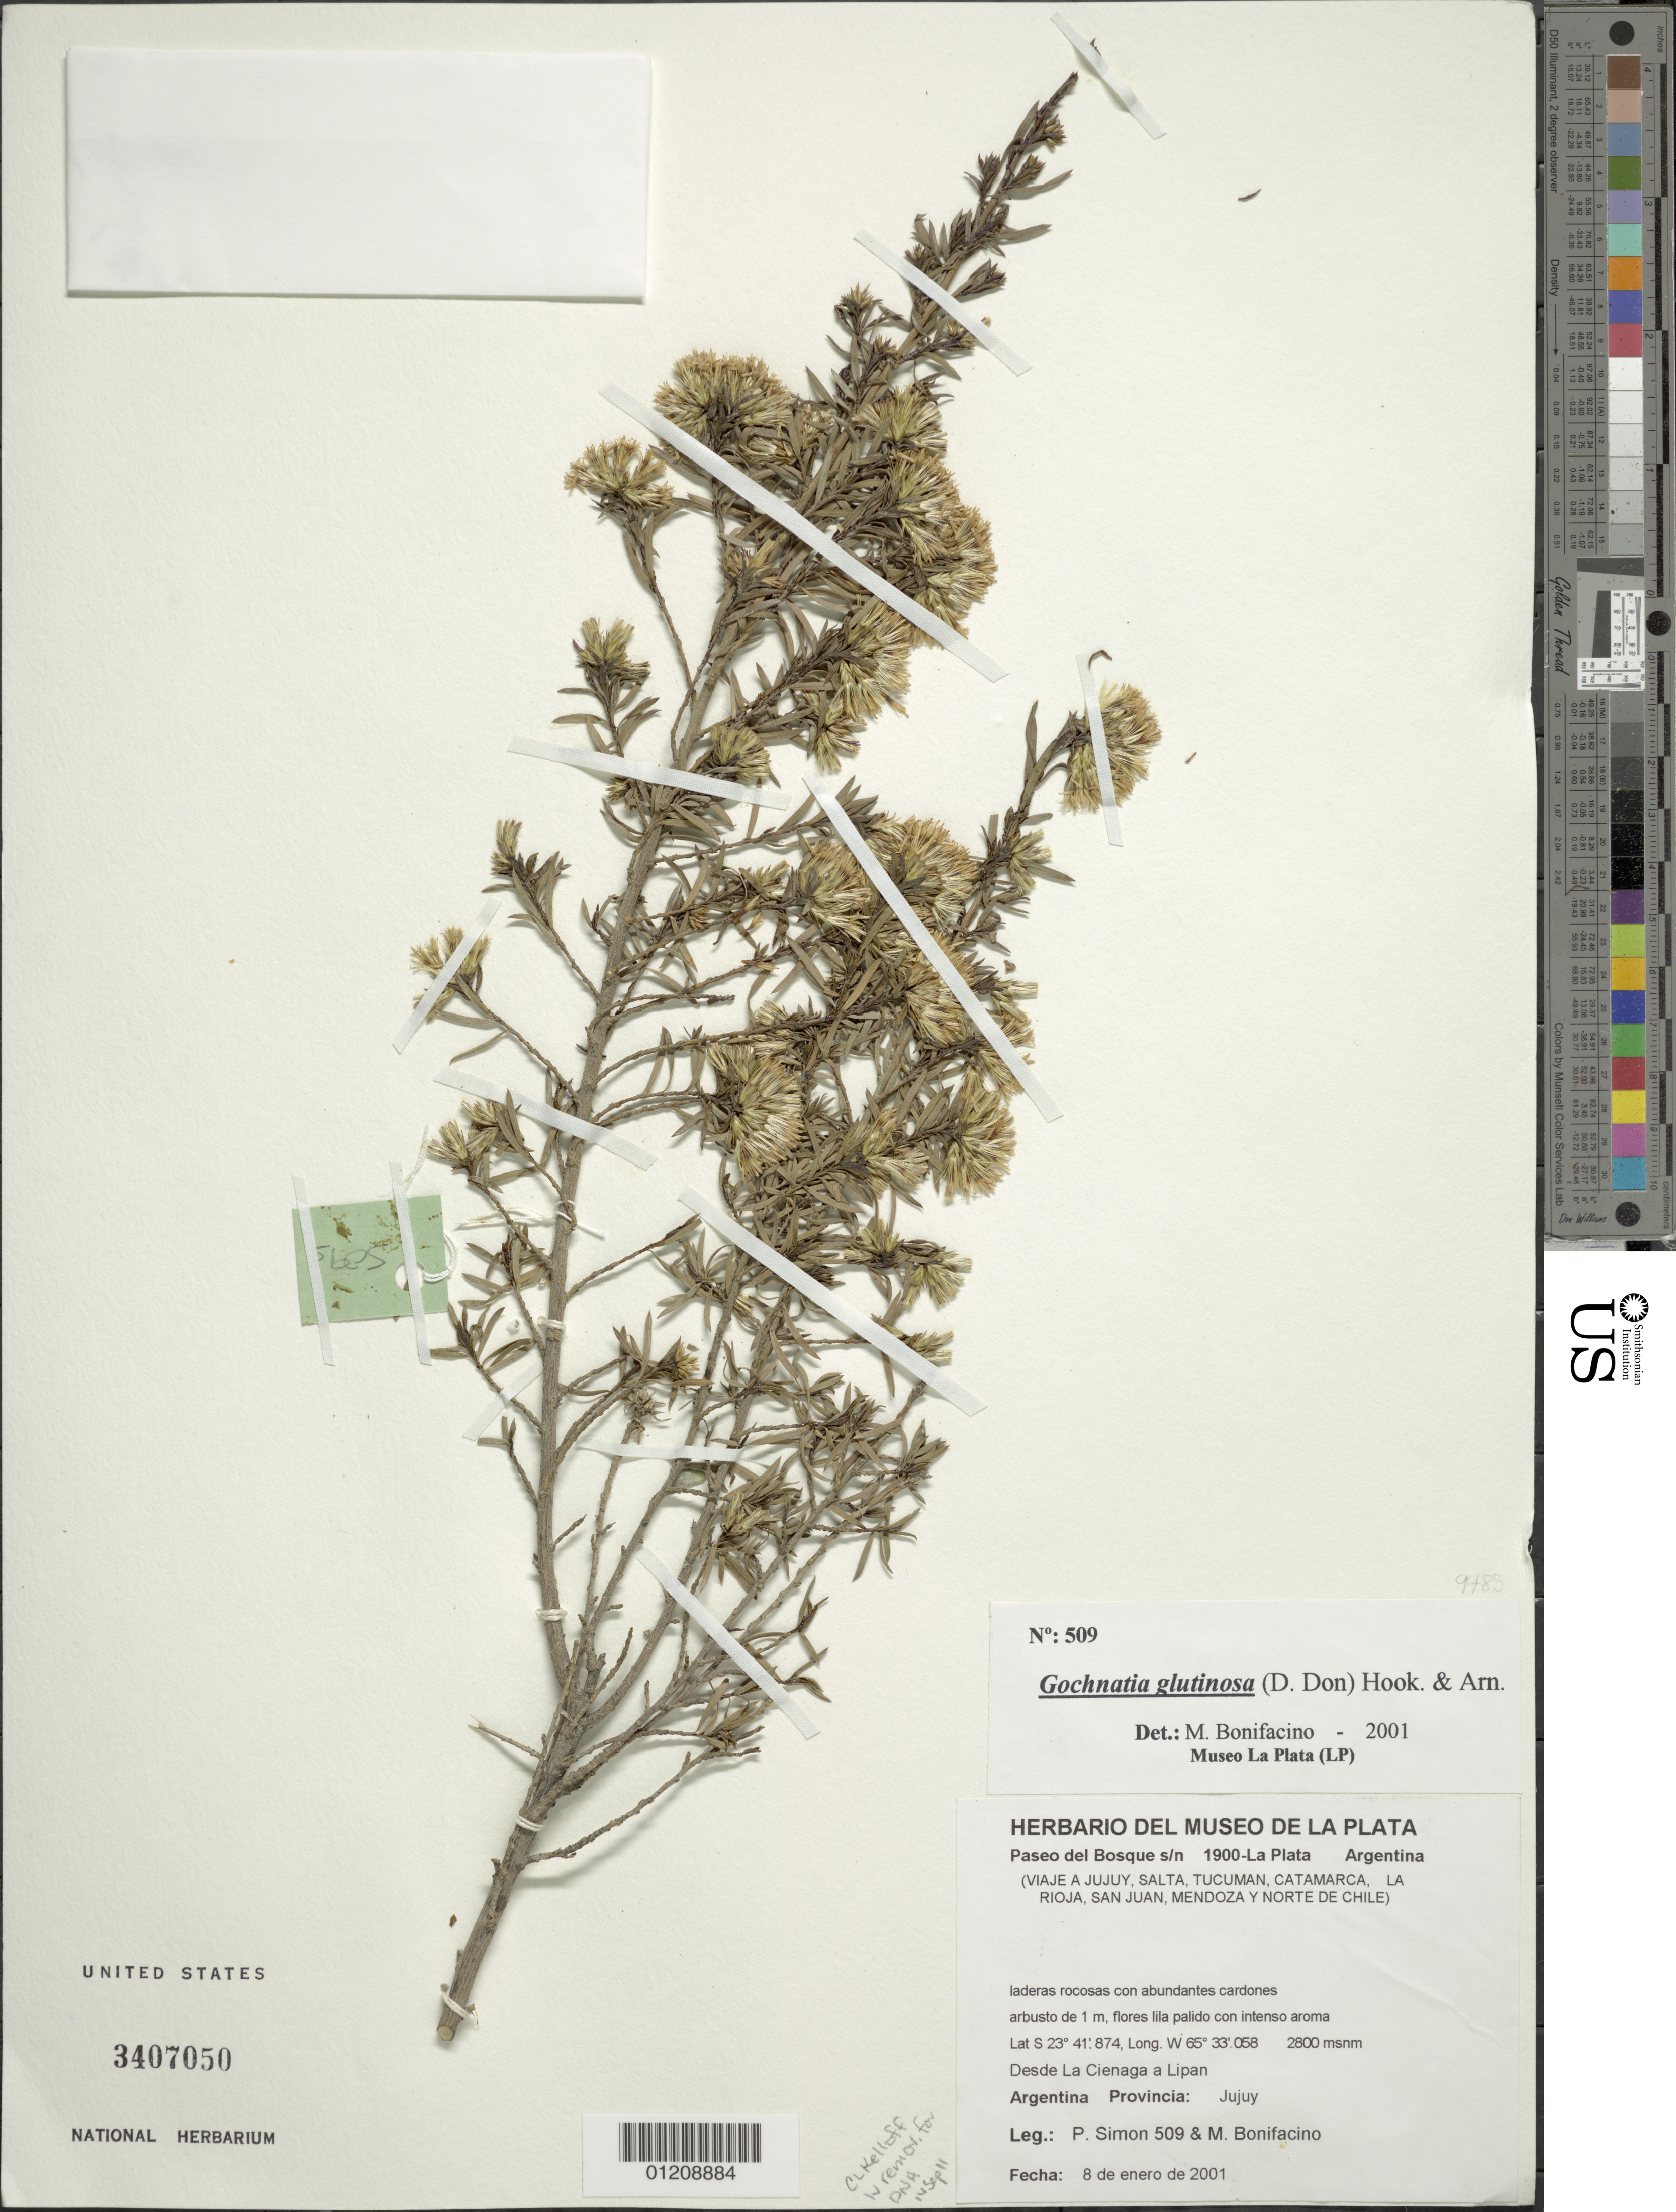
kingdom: Plantae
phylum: Tracheophyta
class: Magnoliopsida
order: Asterales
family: Asteraceae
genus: Pentaphorus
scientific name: Pentaphorus glutinosus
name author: D. Don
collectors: P. Simon & M. Bonifacino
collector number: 509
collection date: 2001-01-08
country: Argentina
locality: viaje a Jujuy, Salta, Tucuman, Catamarca, La Rioja, San Juan, Mendoza y Norte de Chile. La Plata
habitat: laderas rocosas con abundantes cardones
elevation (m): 2800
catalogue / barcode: US 3407050